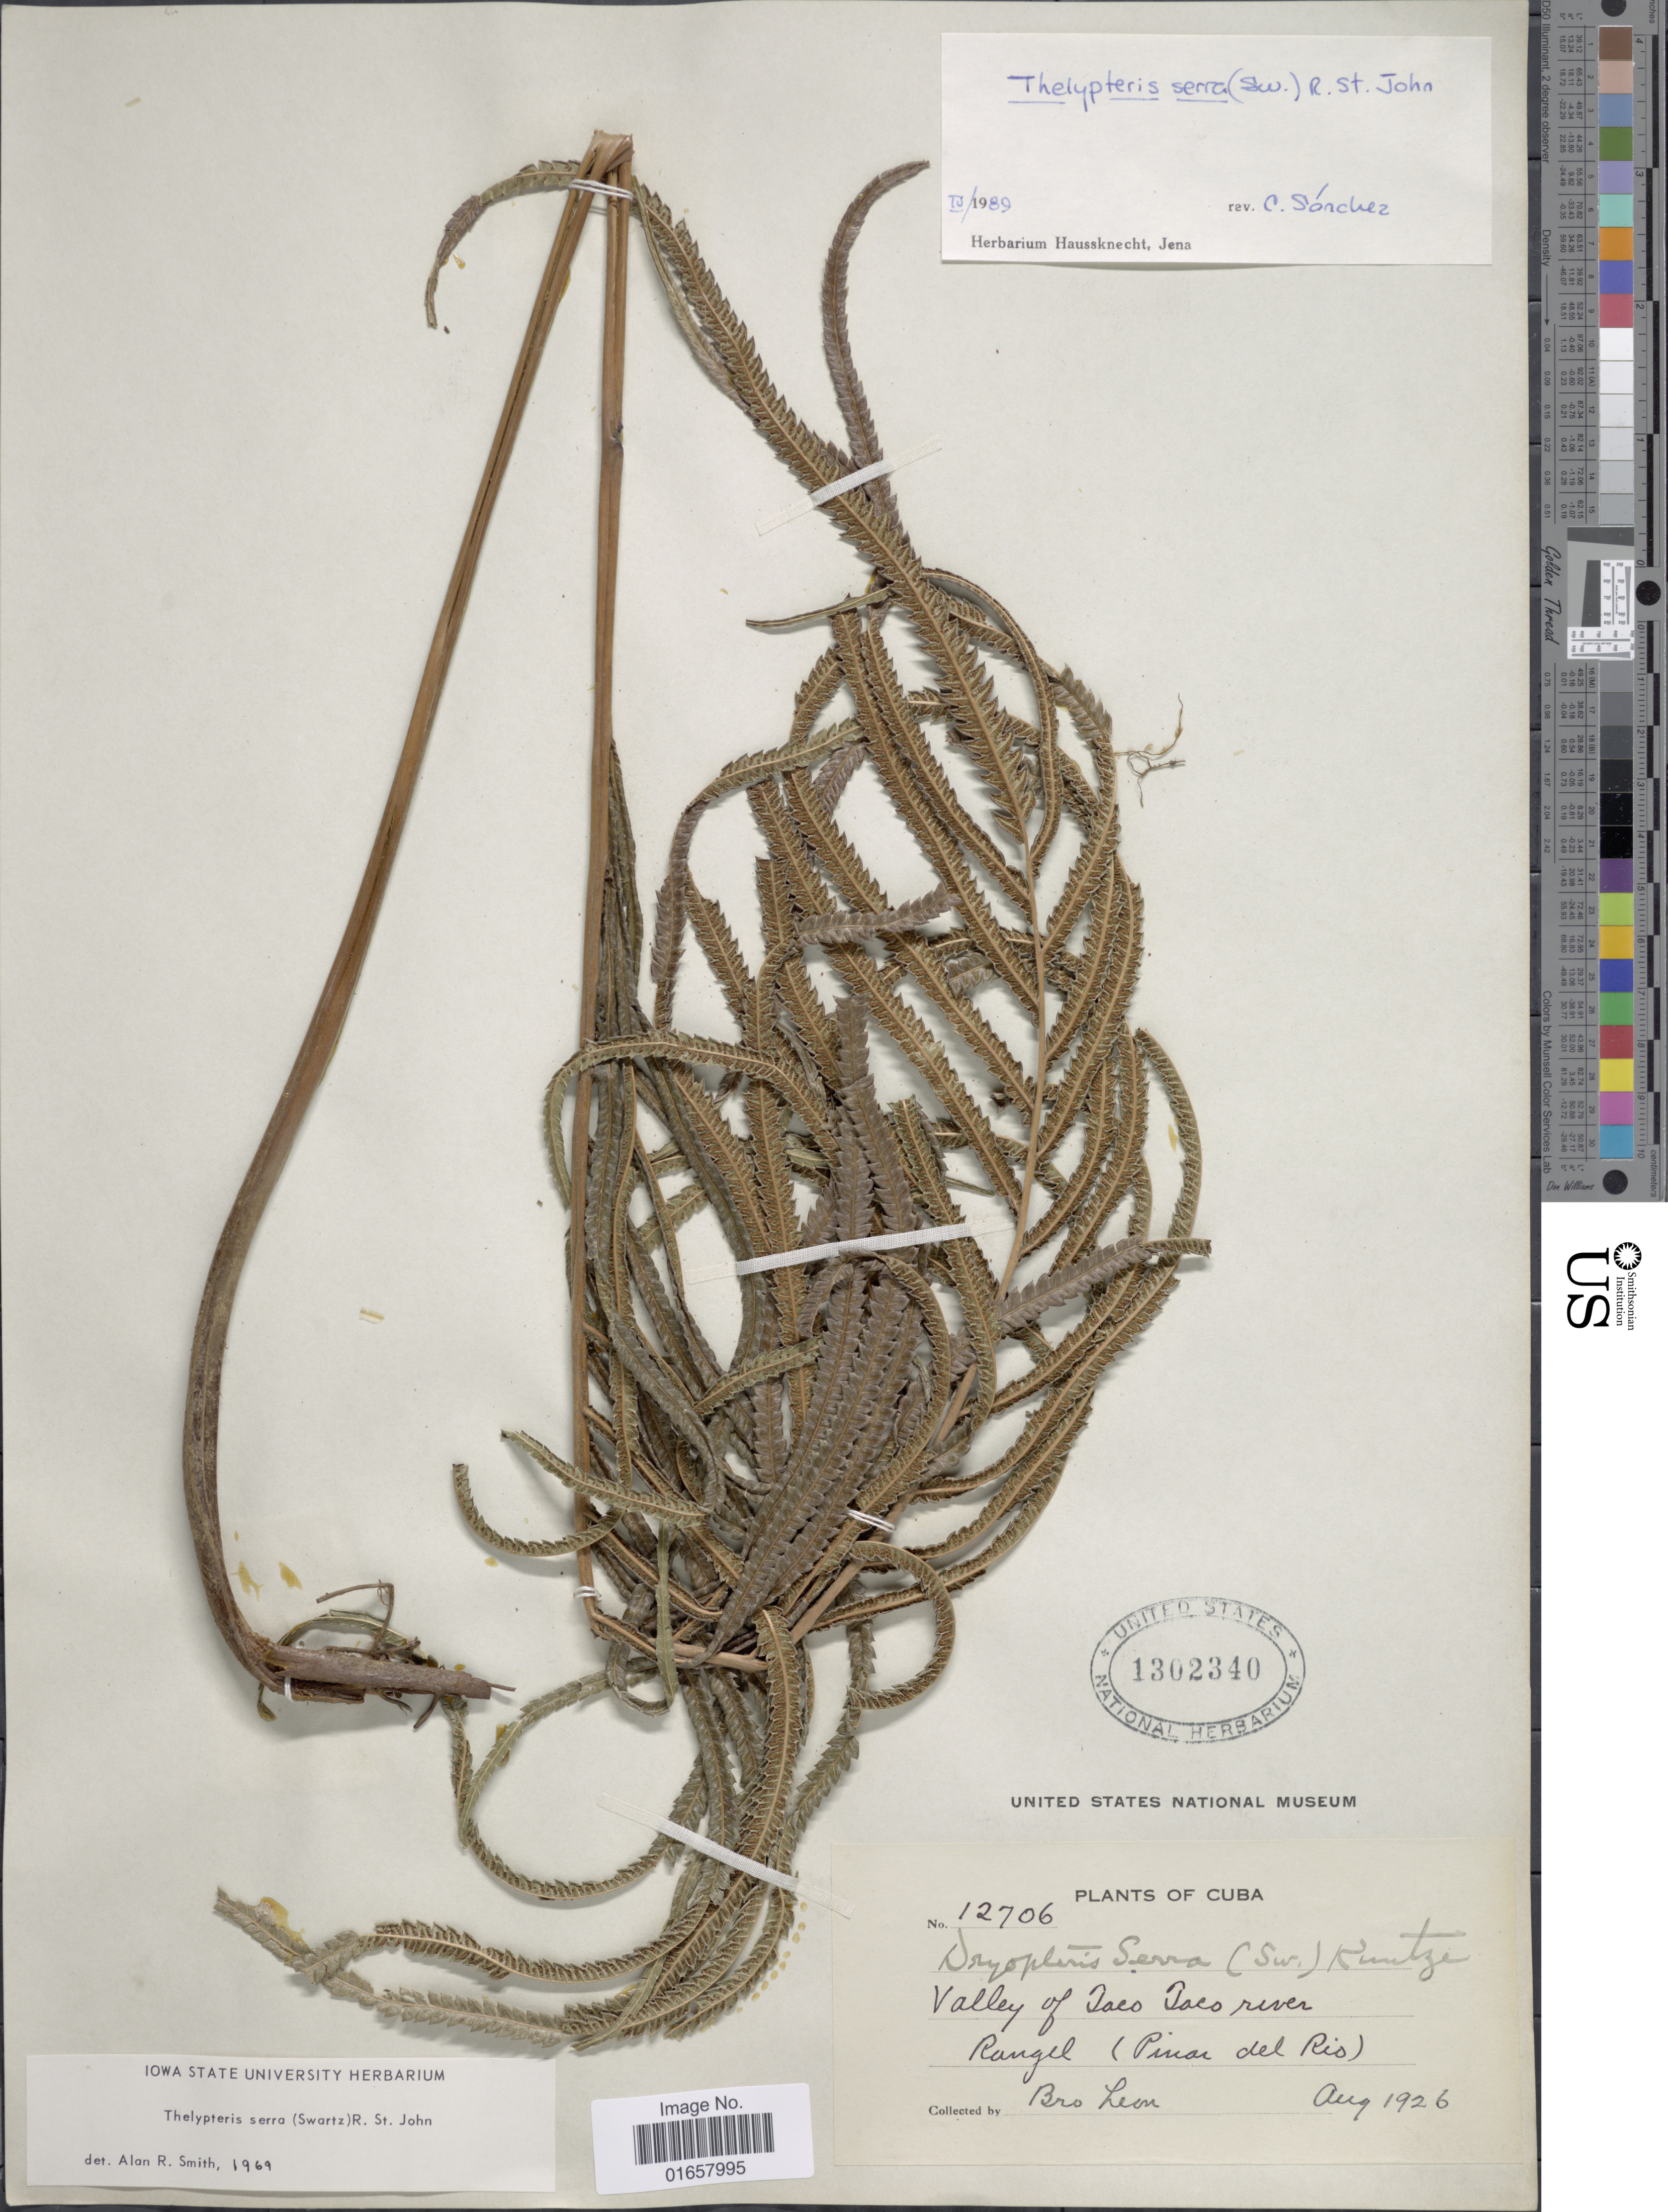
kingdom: Plantae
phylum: Tracheophyta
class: Polypodiopsida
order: Polypodiales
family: Thelypteridaceae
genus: Christella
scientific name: Christella serra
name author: (Sw.) Holttum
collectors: Bro. León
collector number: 12706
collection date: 1926-08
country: Cuba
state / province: Pinar del Río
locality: Cuba, Valley of Jaco Jaco river Rangel (Pinar del Rio).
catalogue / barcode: US 1302340